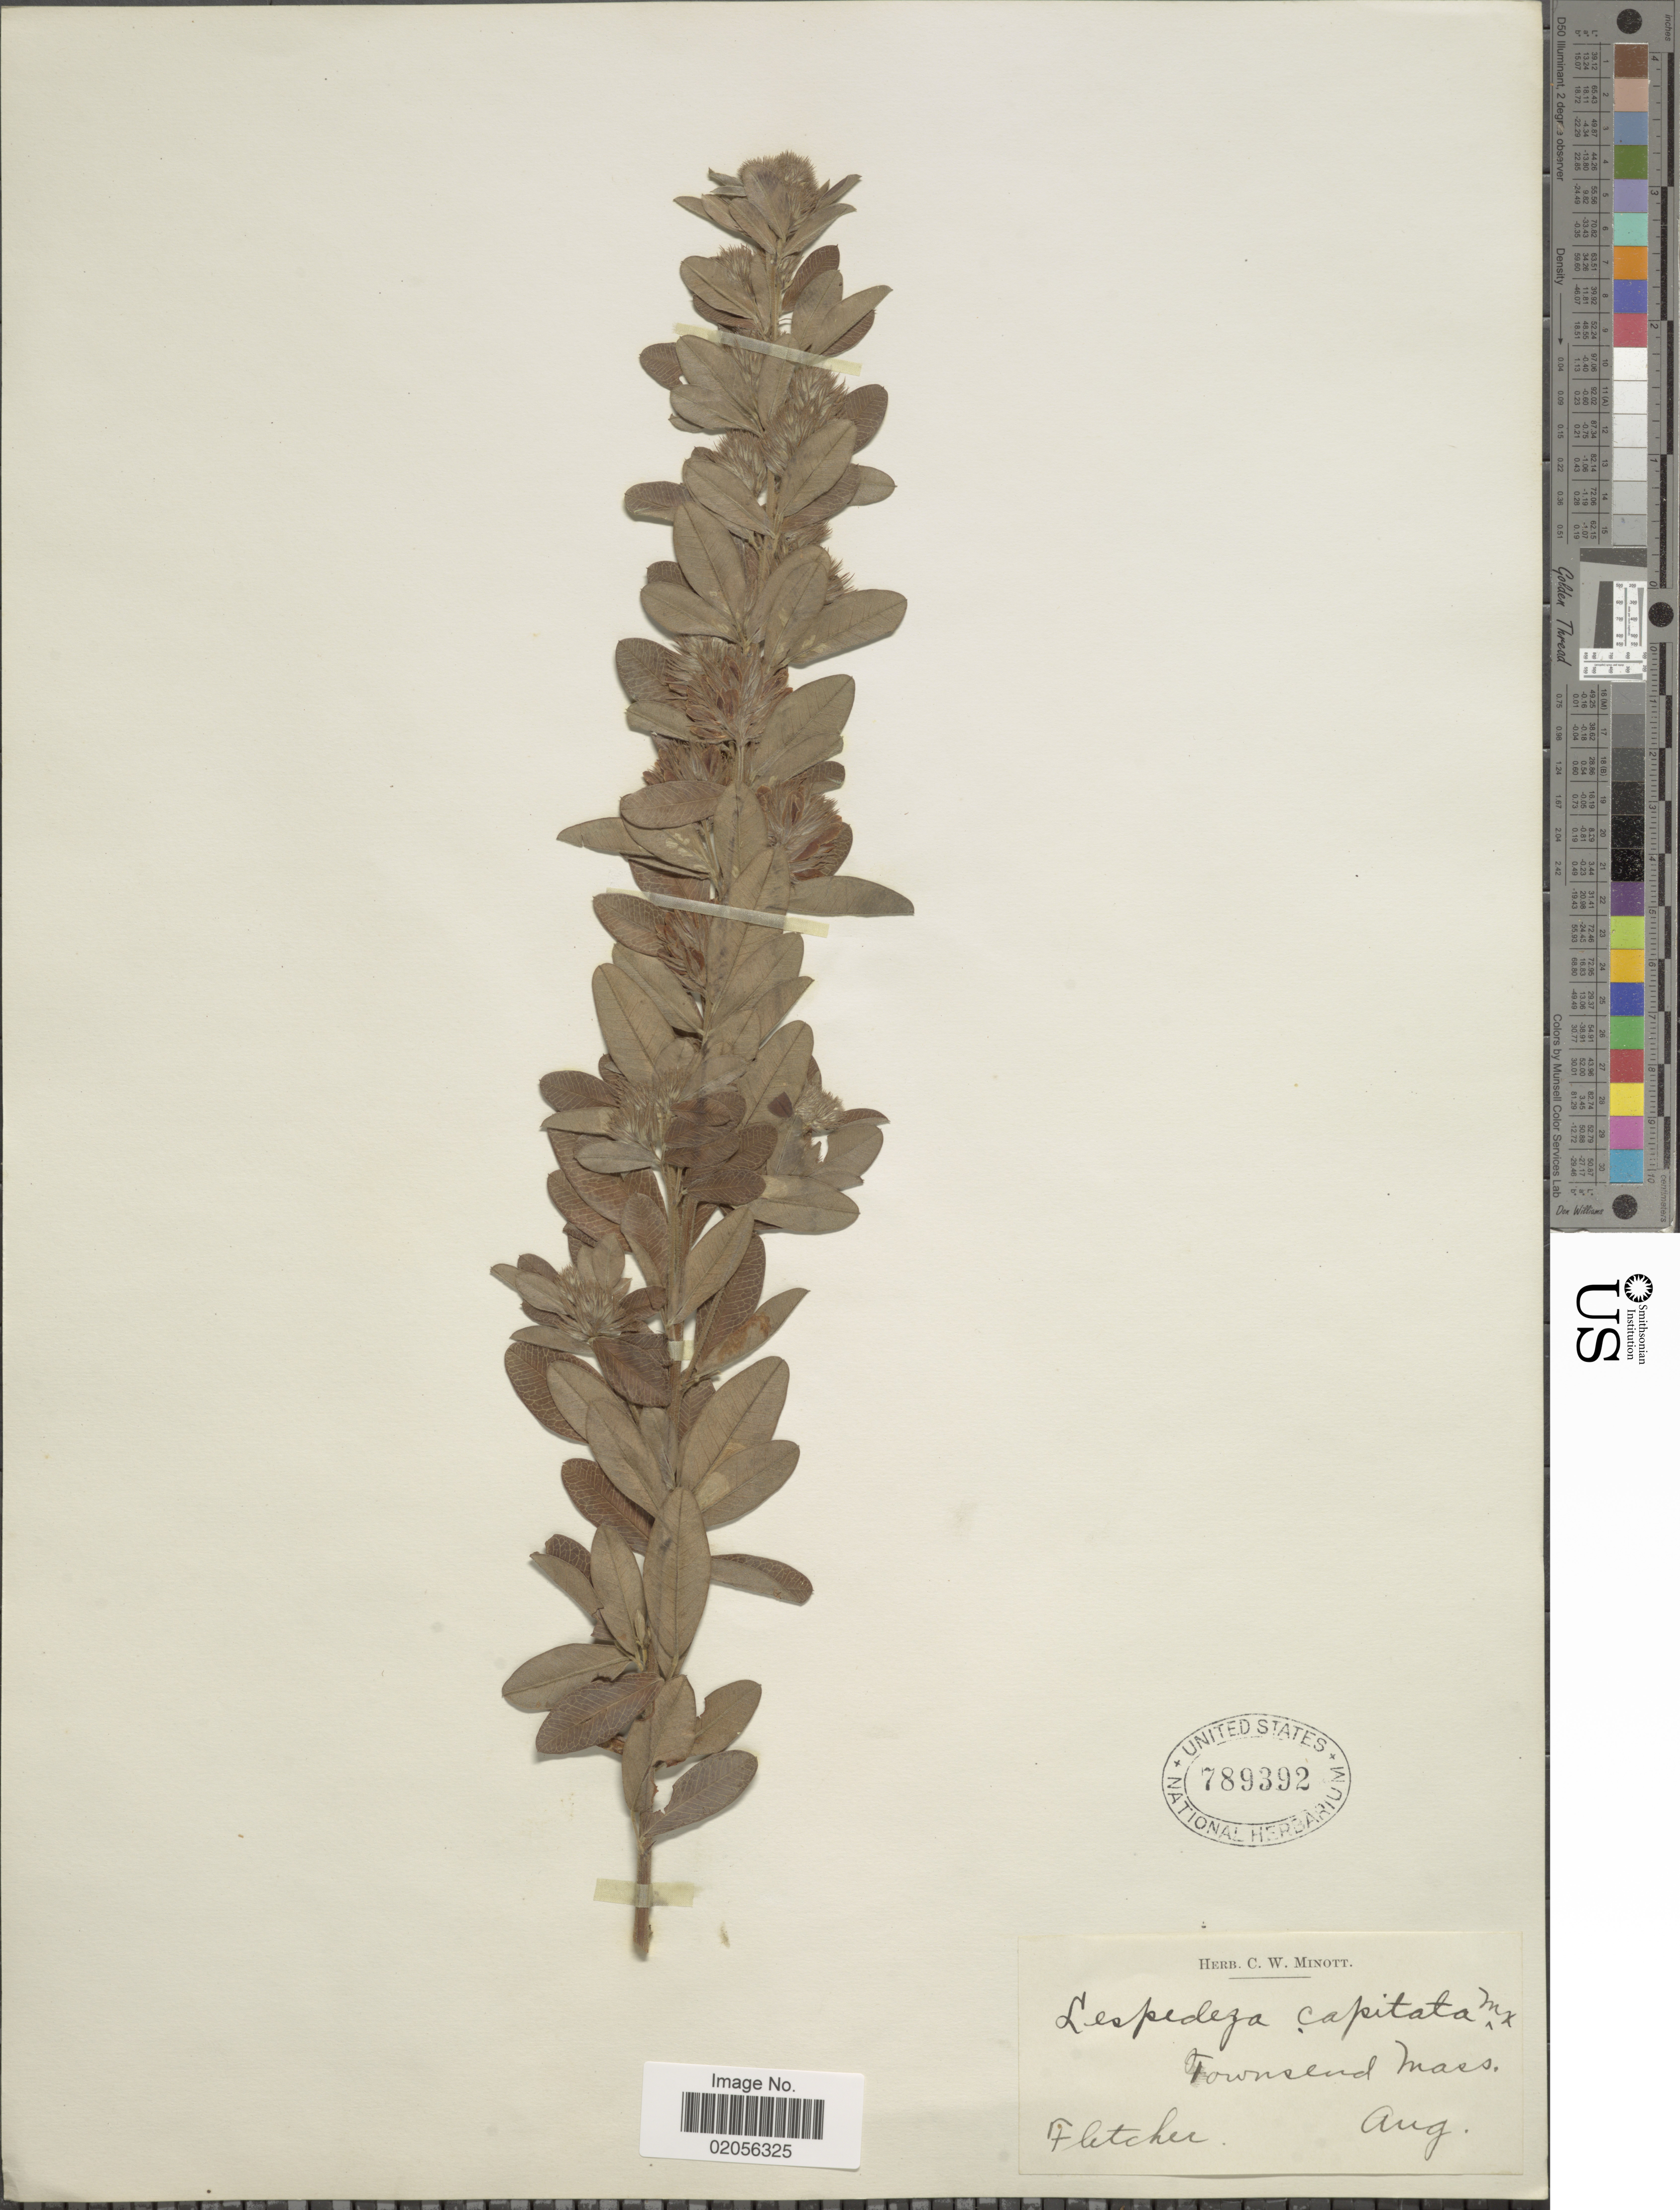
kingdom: Plantae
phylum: Tracheophyta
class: Magnoliopsida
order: Fabales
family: Fabaceae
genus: Lespedeza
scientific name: Lespedeza capitata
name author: Michx.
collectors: -. Fletcher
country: United States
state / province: Massachusetts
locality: Townsend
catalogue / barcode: US 789392